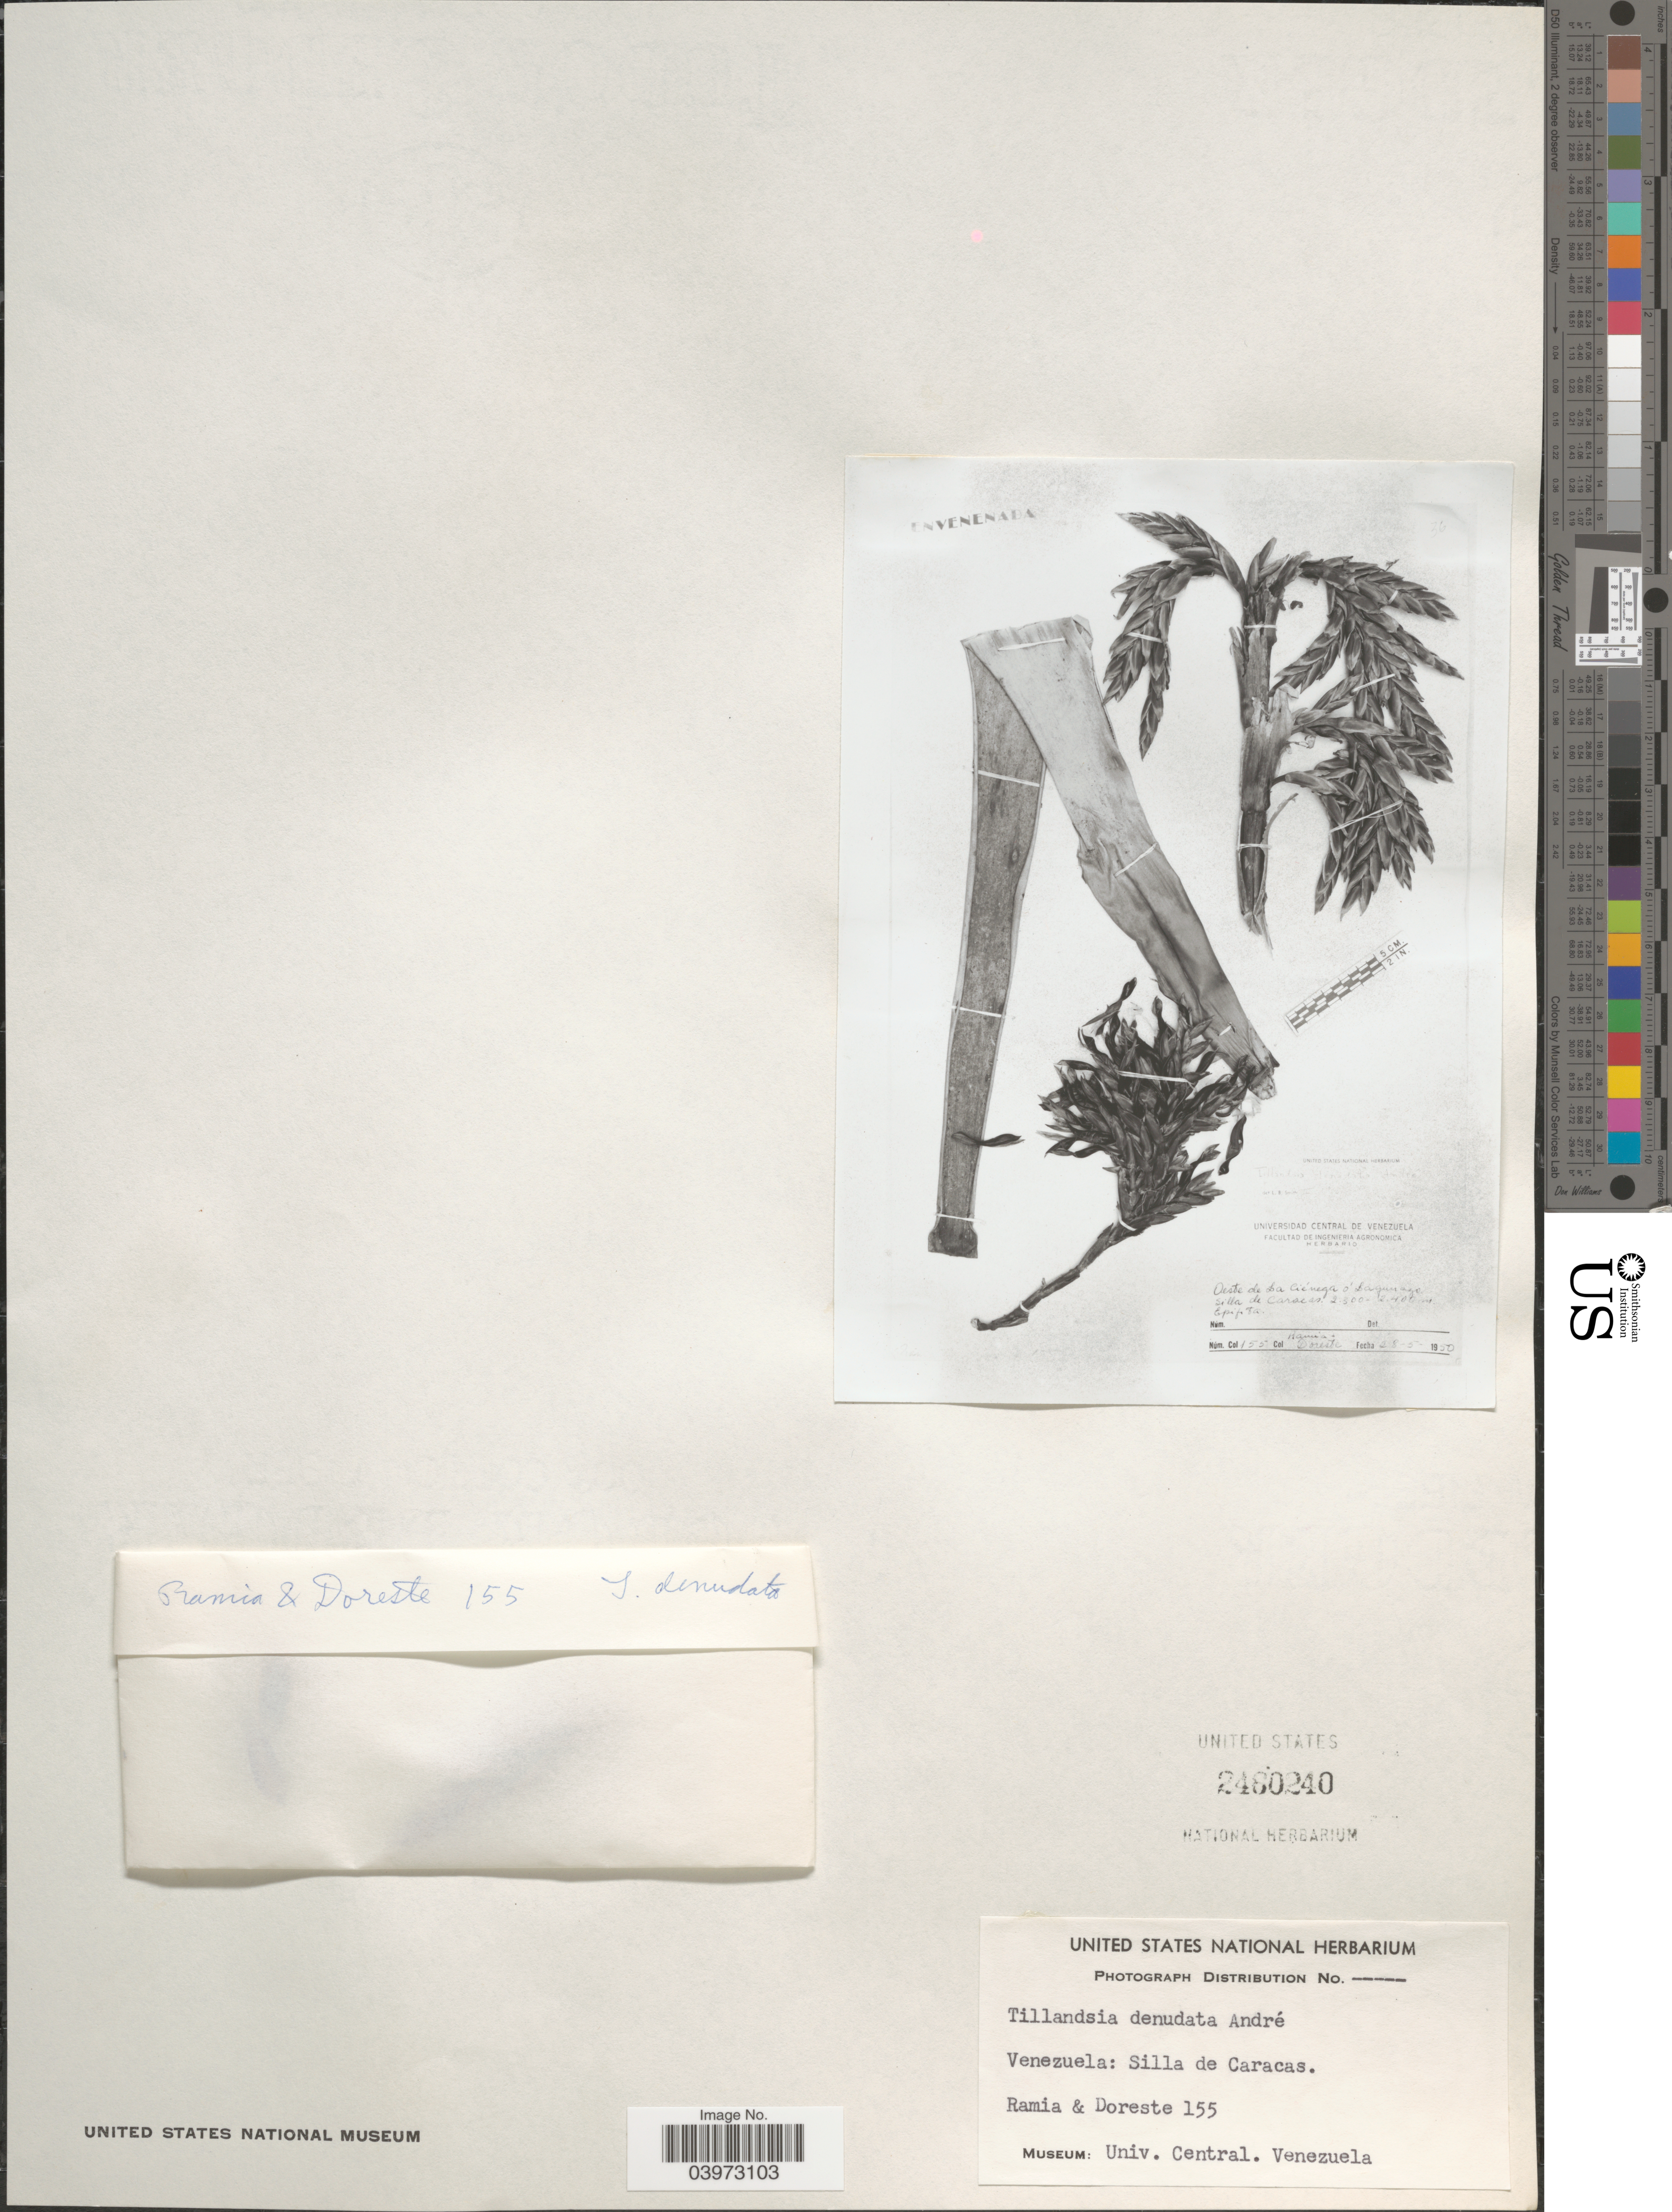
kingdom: Plantae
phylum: Tracheophyta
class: Liliopsida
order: Poales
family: Bromeliaceae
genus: Tillandsia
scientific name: Tillandsia denudata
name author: André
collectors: -- Ramia & Doreste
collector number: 155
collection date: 1950-05-28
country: Venezuela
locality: Oeste de La Ciénega ó Lagunazo. Silla de Caracas.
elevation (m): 2300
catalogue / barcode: US 2480240